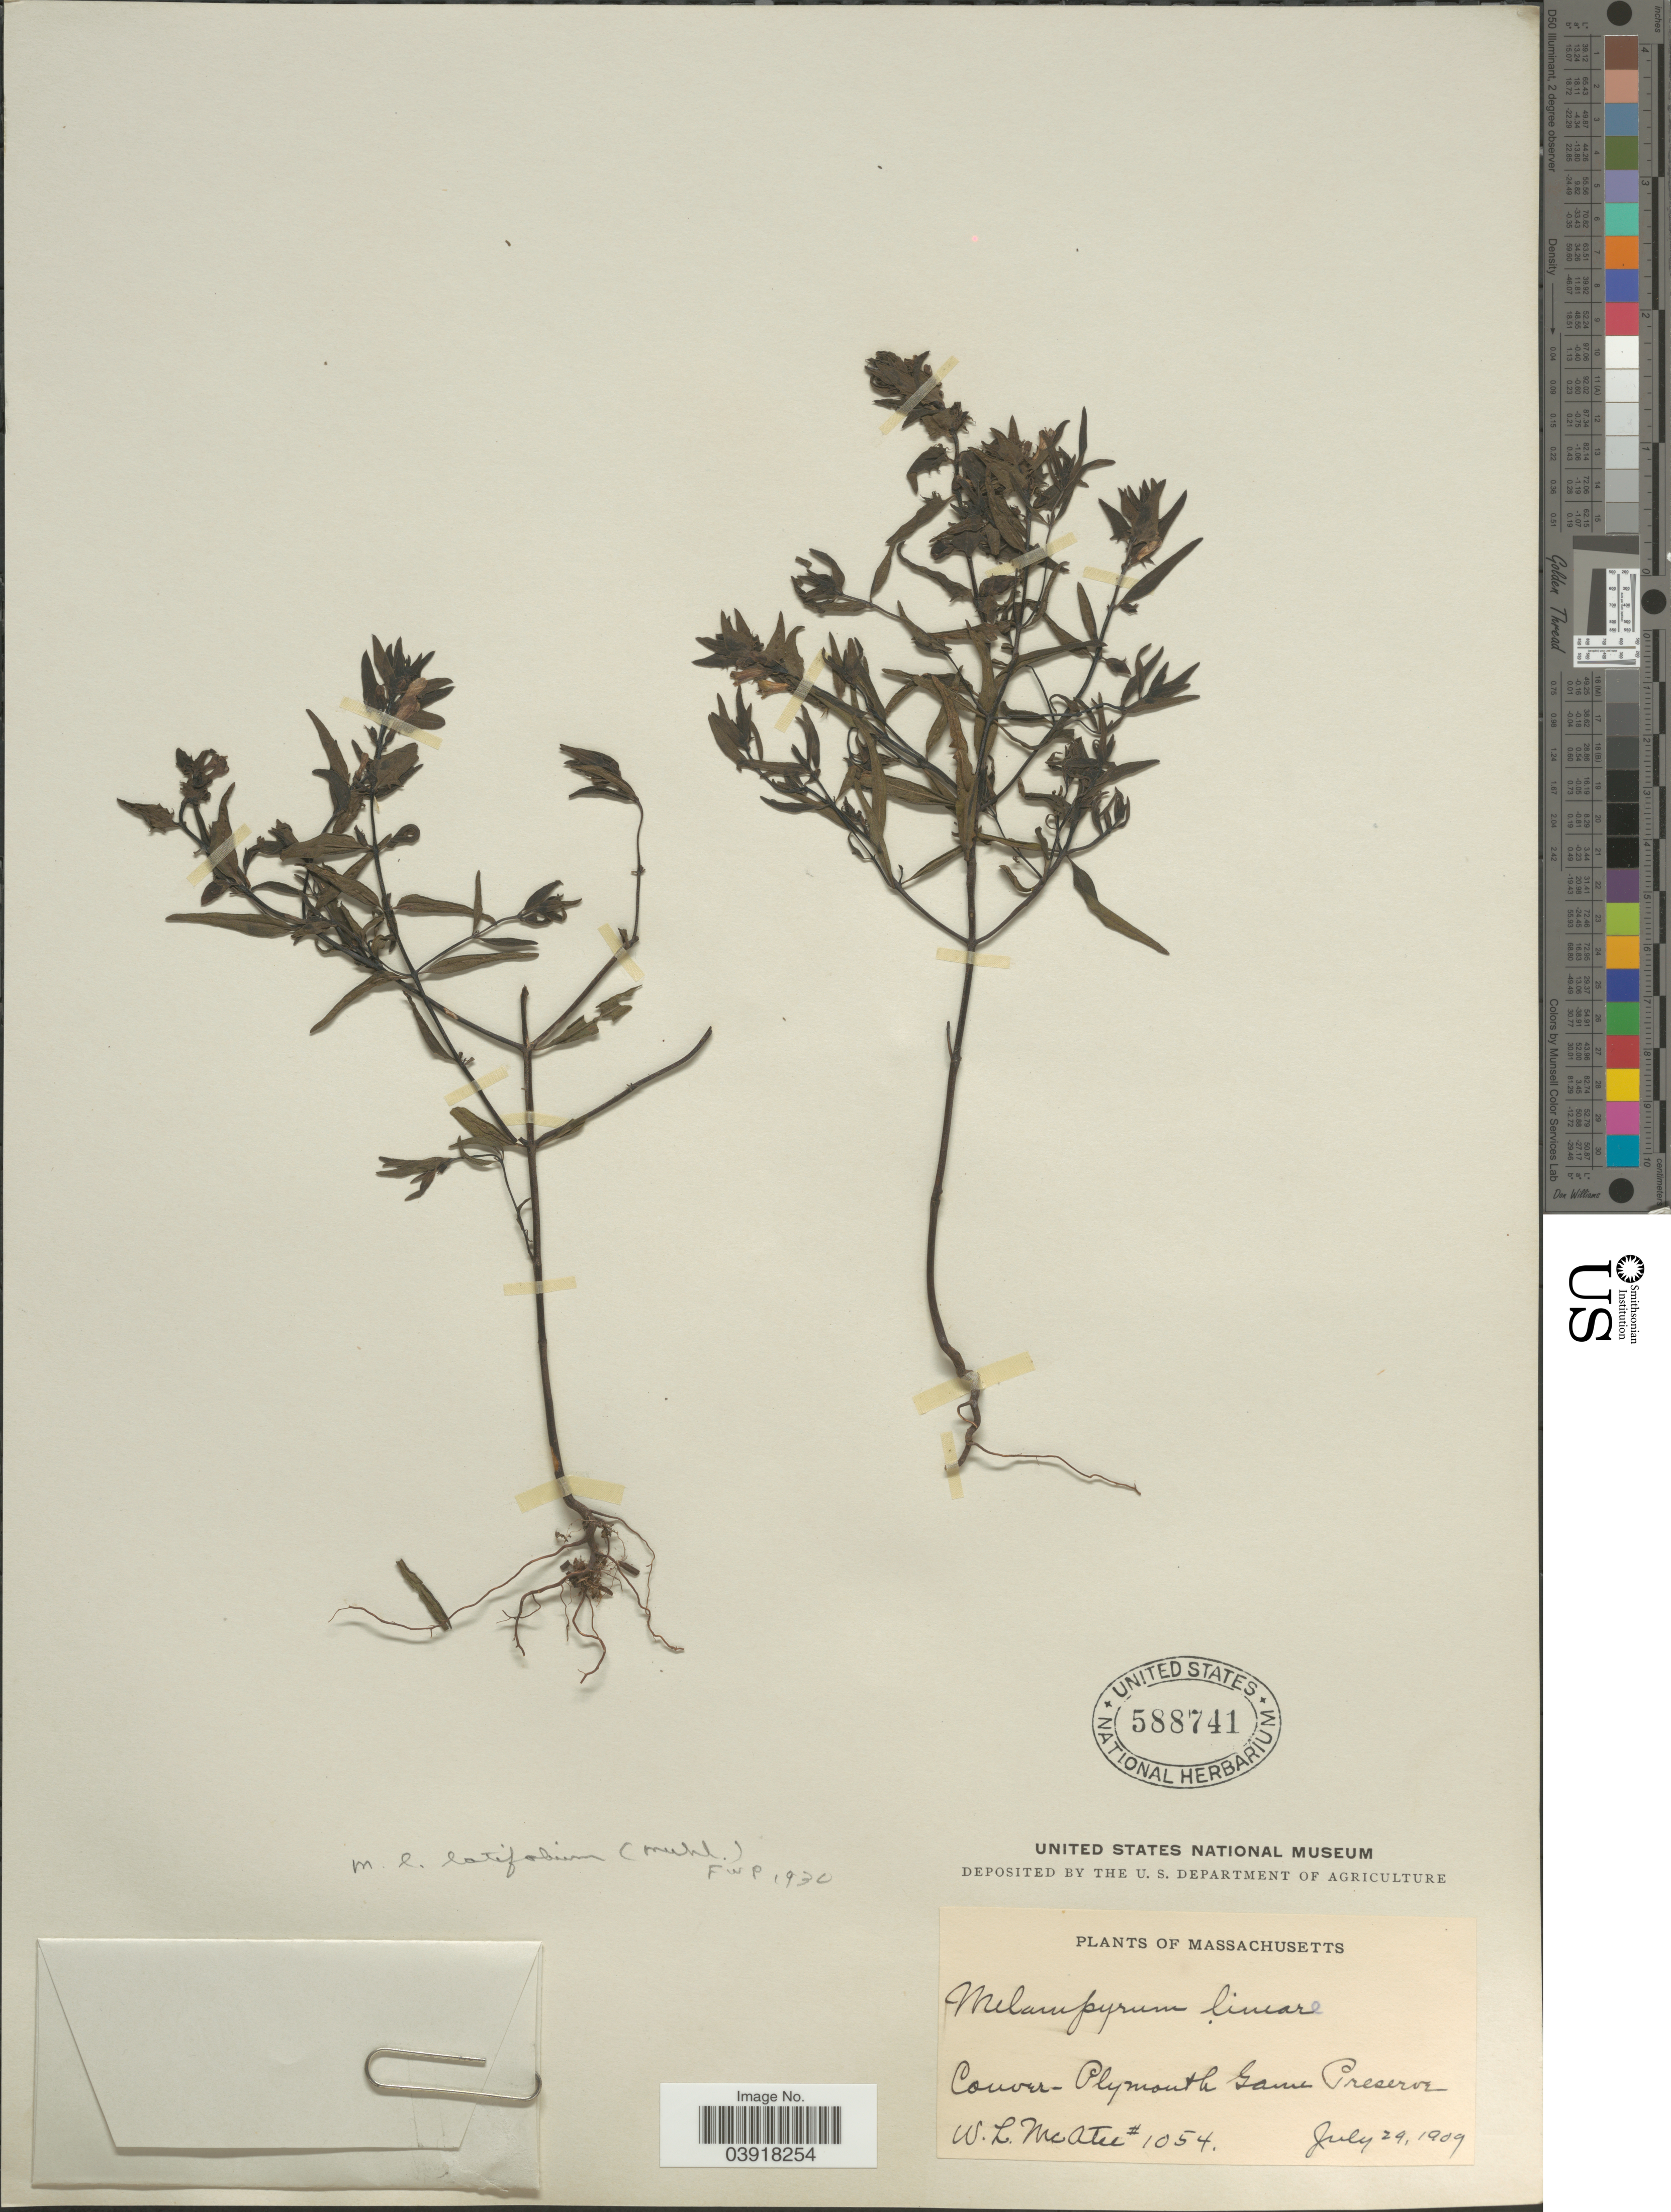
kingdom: Plantae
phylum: Tracheophyta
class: Magnoliopsida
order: Lamiales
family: Orobanchaceae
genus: Melampyrum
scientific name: Melampyrum lineare var. latifolium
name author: (Muhl.) P. Beauv.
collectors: W. McAtee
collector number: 1054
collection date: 1909-07-29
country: United States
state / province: Massachusetts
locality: Couver-Plymouth Game Preserve.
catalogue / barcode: US 588741